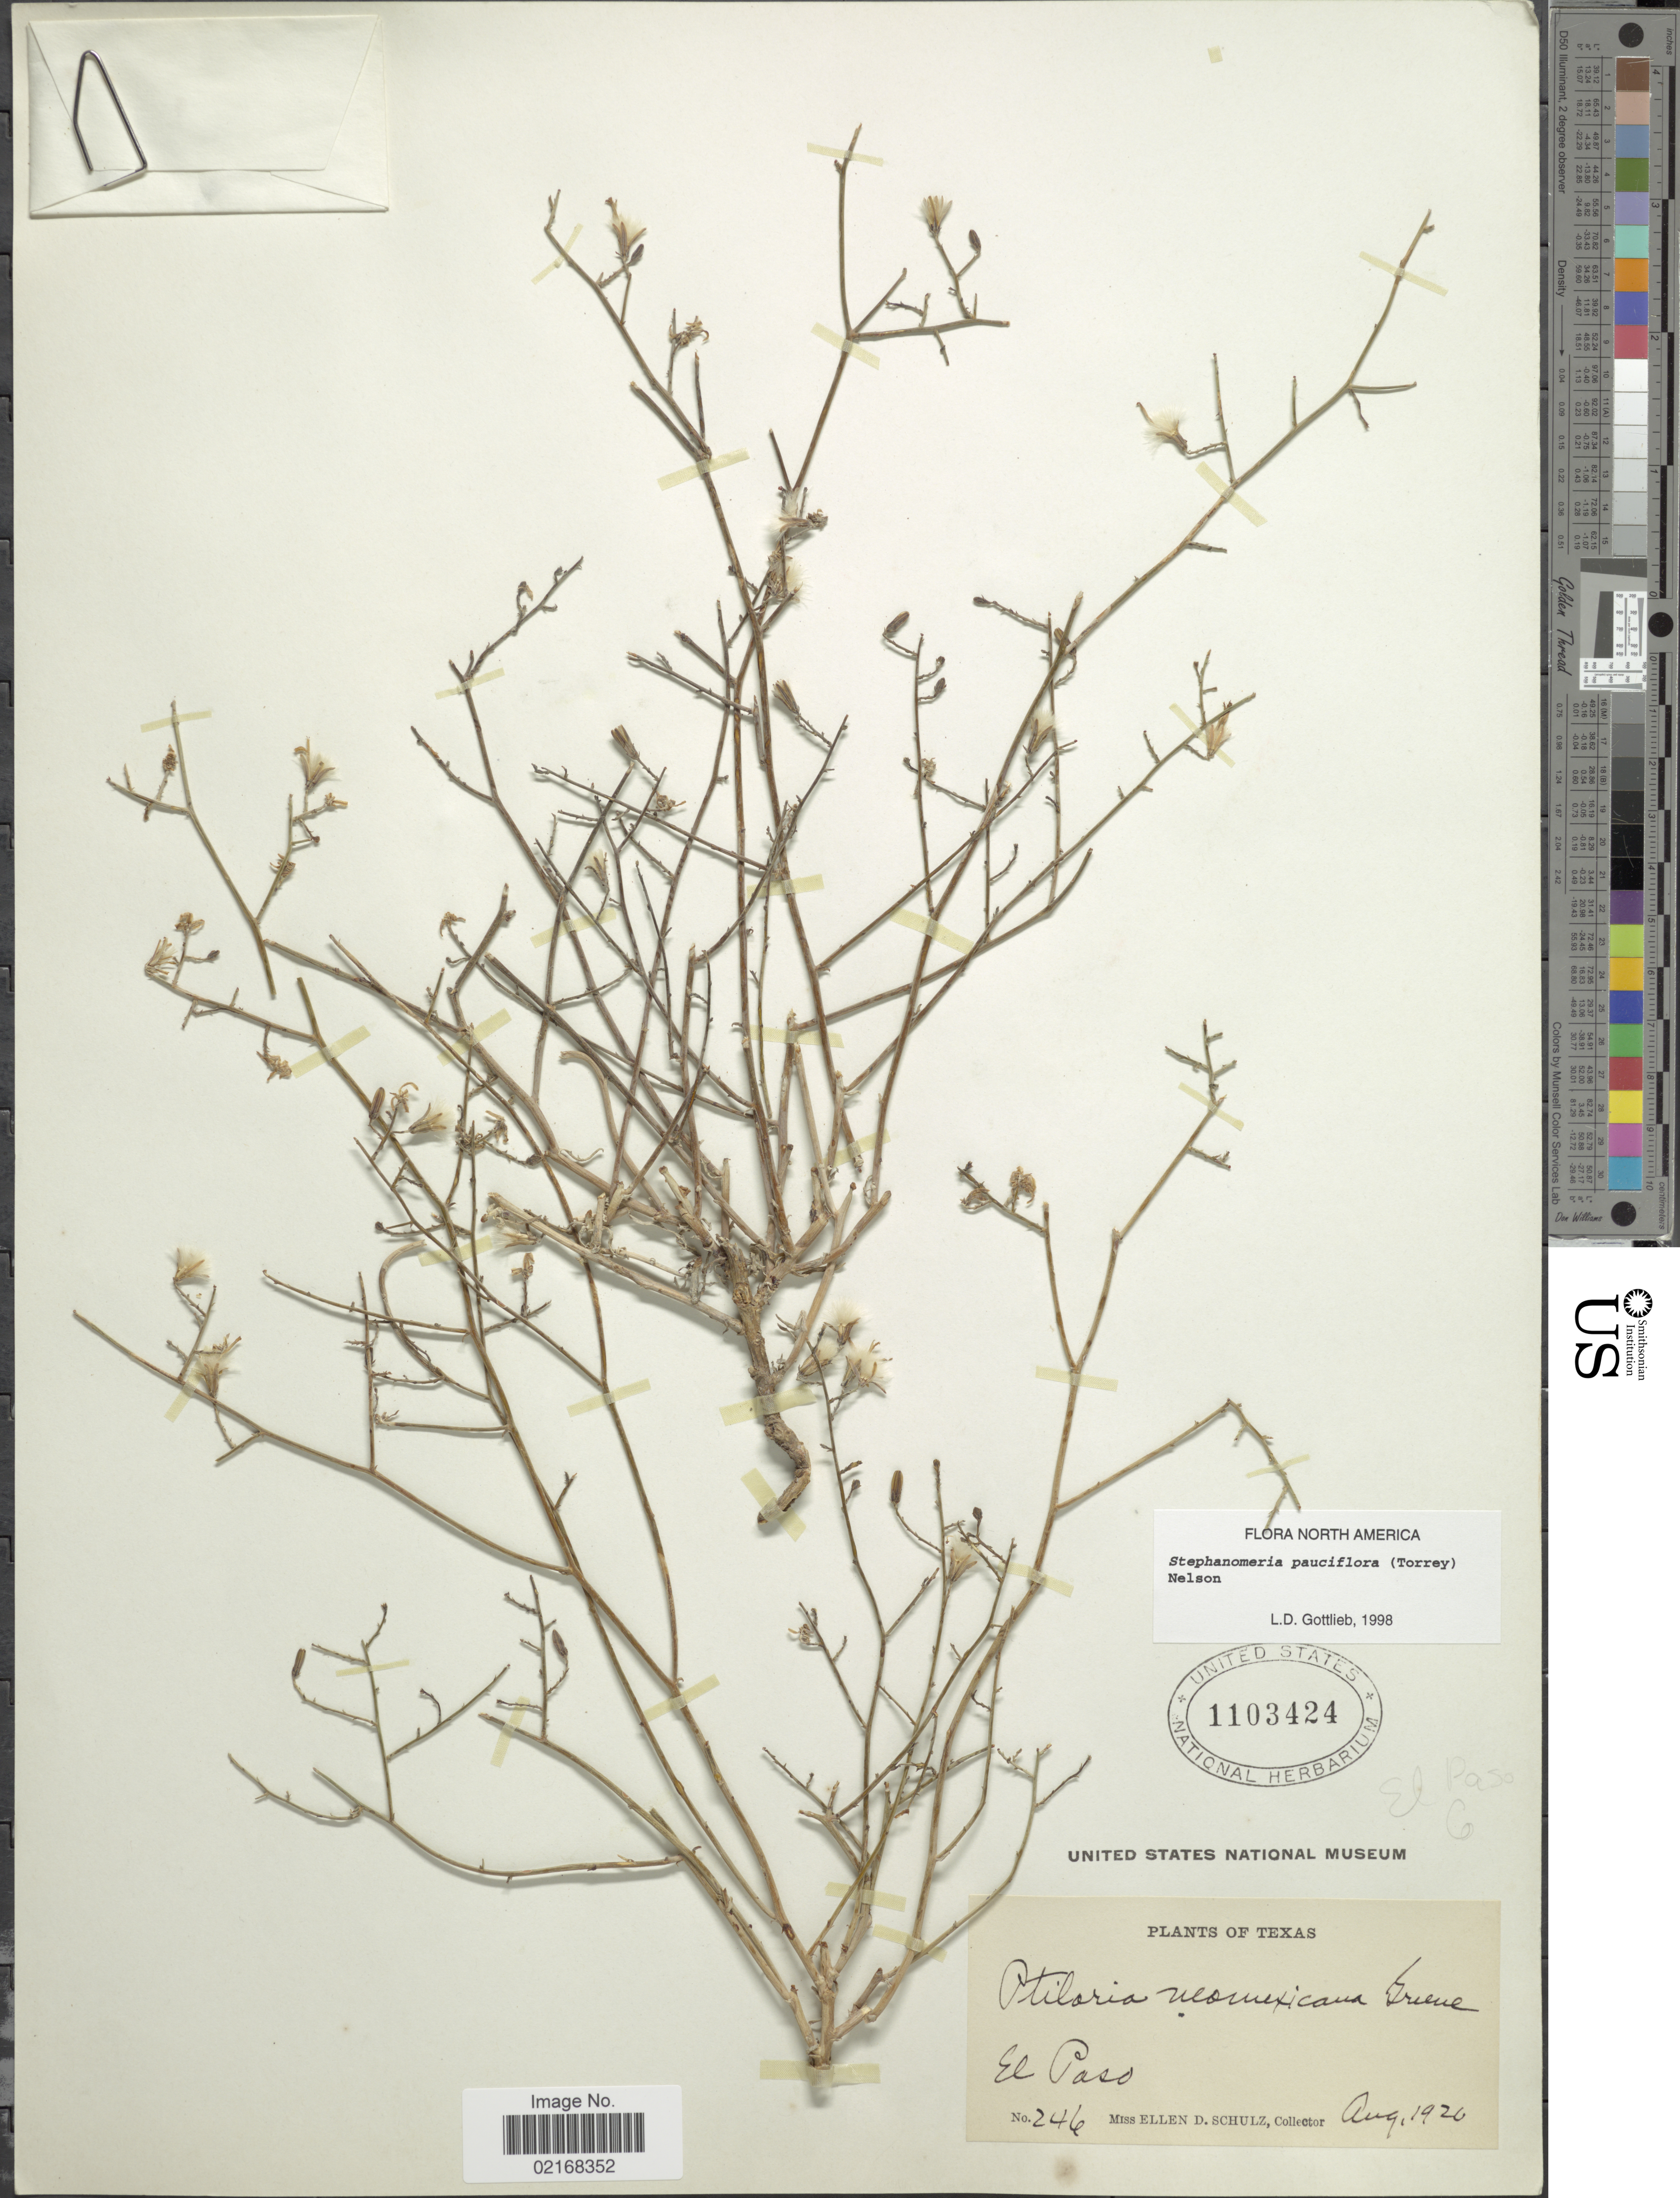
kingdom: Plantae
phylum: Tracheophyta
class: Magnoliopsida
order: Asterales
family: Asteraceae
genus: Stephanomeria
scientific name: Stephanomeria pauciflora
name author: (Torr.) A. Nelson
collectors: E. D. Schulz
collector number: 246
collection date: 1920-08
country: United States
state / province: Texas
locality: El Paso. El Paso Co.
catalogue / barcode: US 1103424